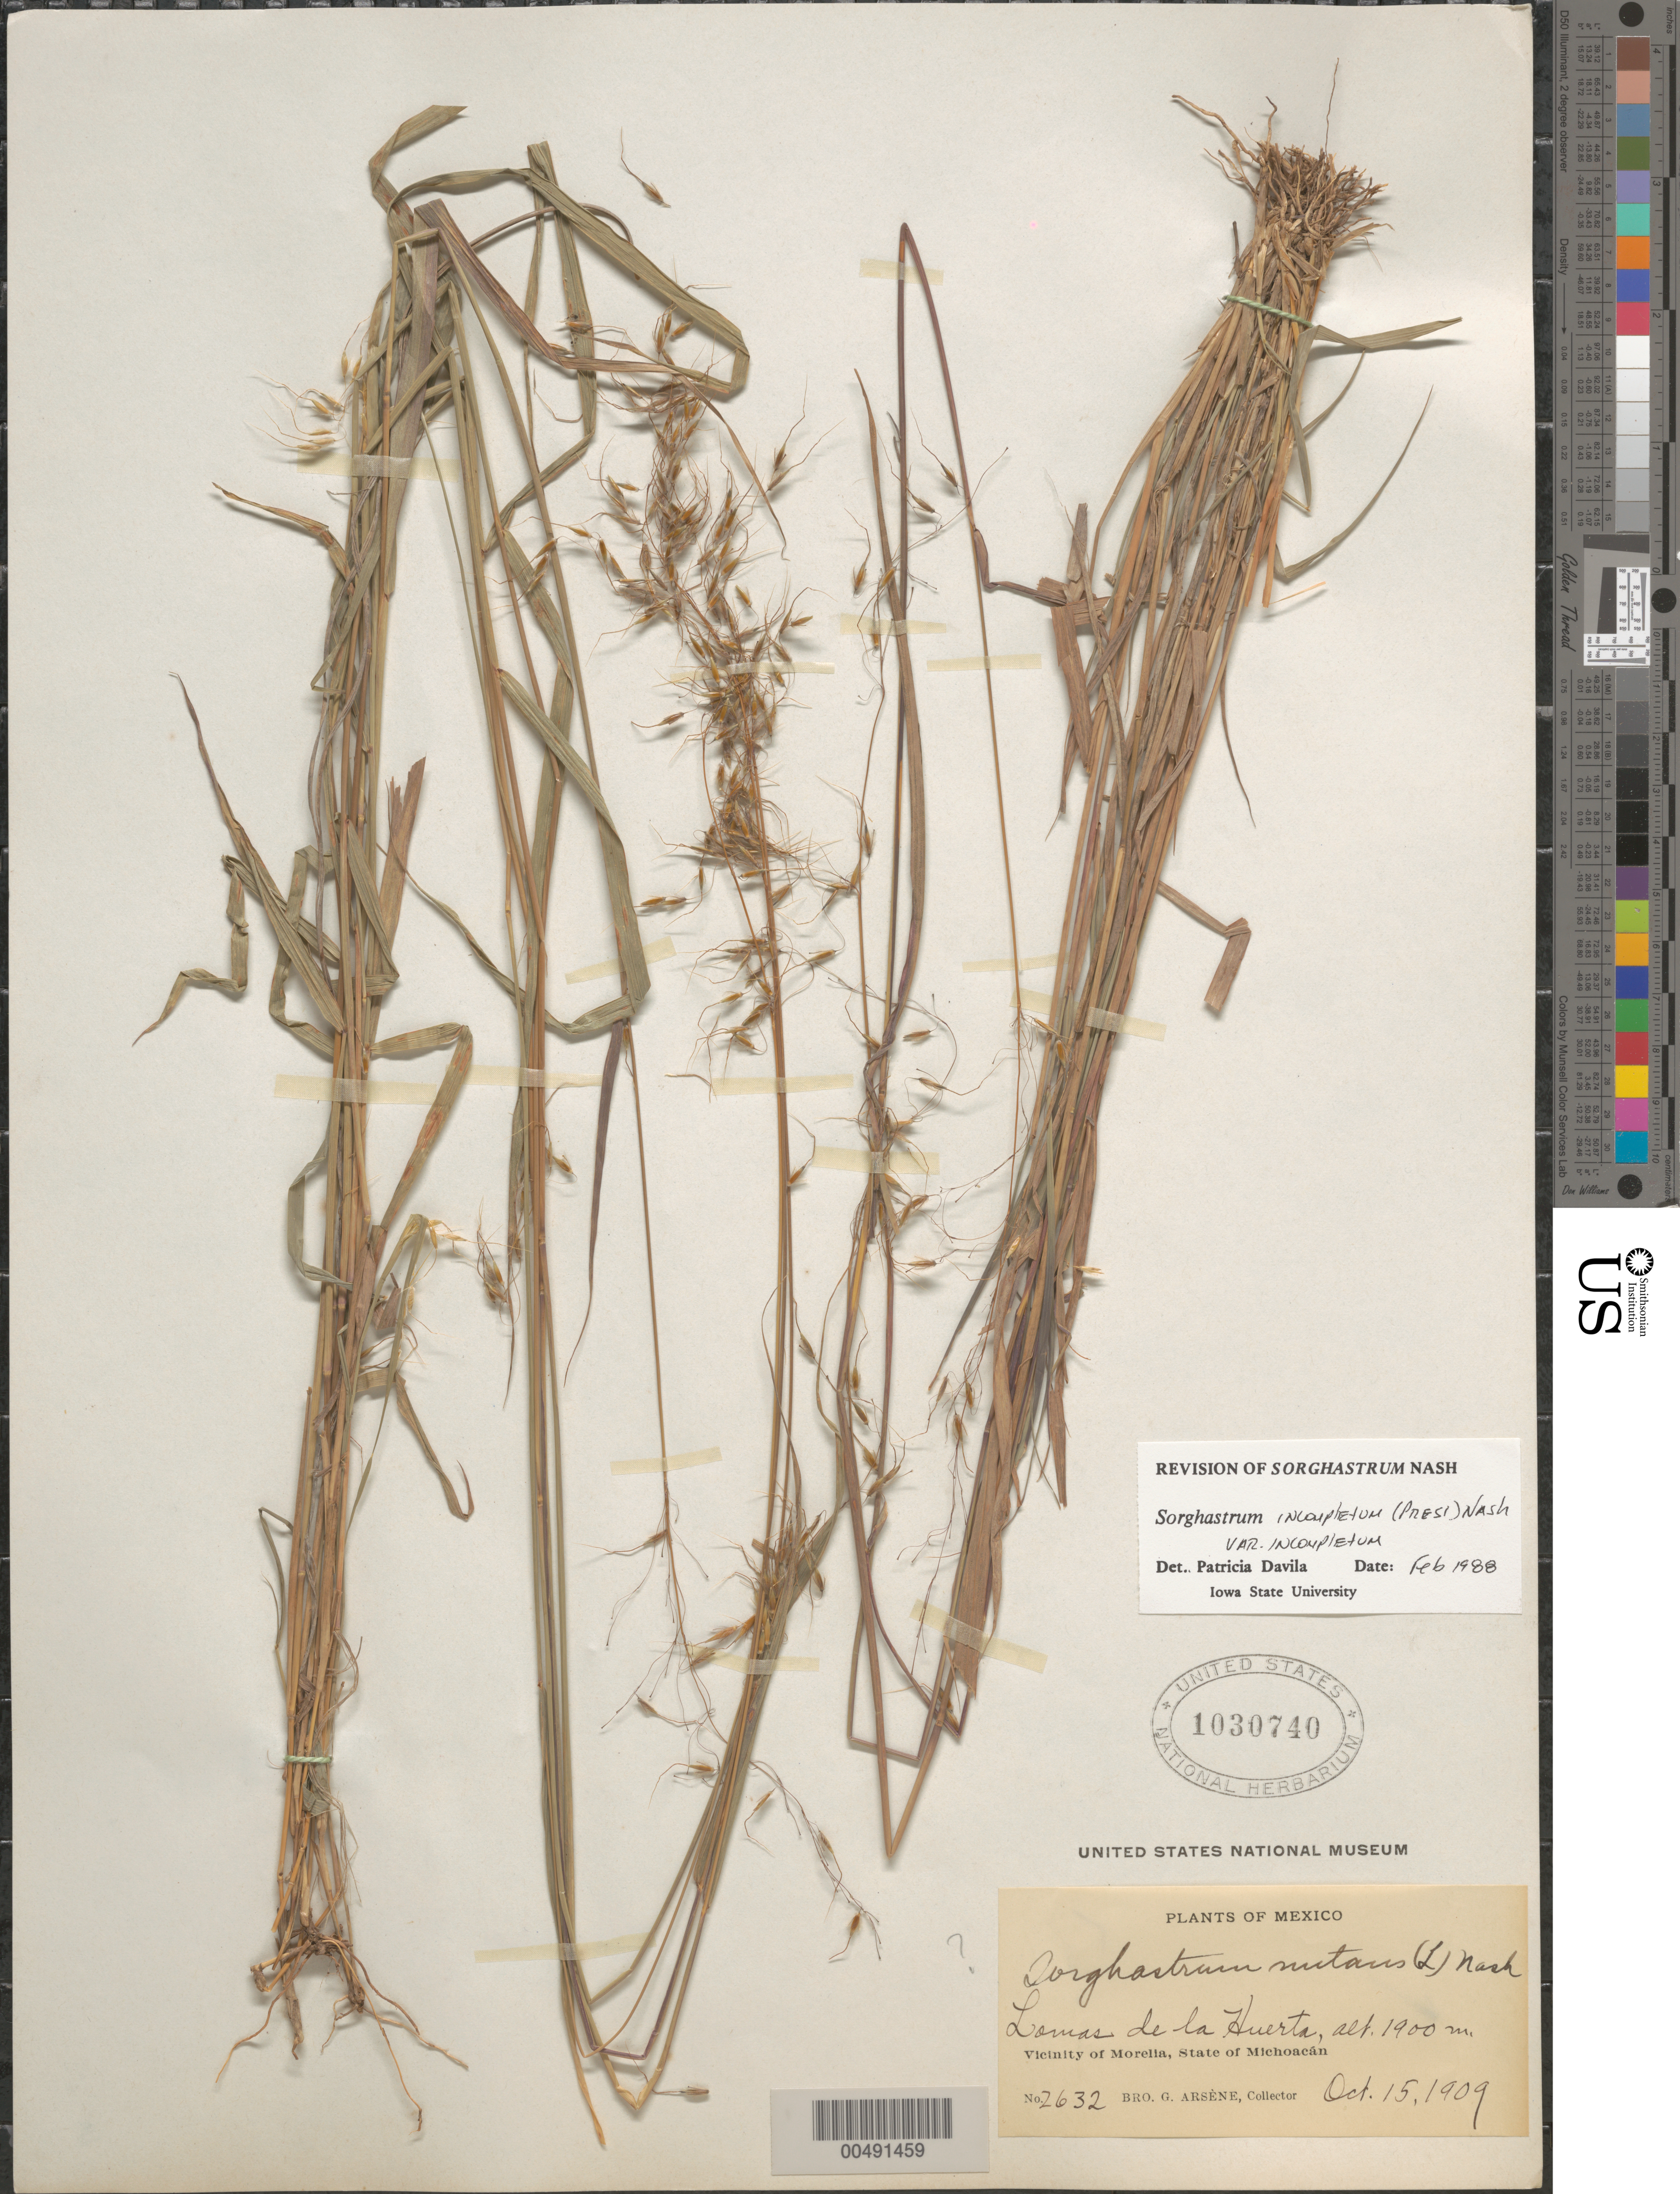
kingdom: Plantae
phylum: Tracheophyta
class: Liliopsida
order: Poales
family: Poaceae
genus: Sorghastrum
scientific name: Sorghastrum incompletum var. incompletum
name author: (J. Presl) Nash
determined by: Dávila, P. D.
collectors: Bro. G. Arsène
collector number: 2362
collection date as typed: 15 Oct 1909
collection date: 1909-10-15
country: Mexico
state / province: Michoacán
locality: Lomas de la Huerta, vicinity of Morelia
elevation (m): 1900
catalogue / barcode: US 1030740